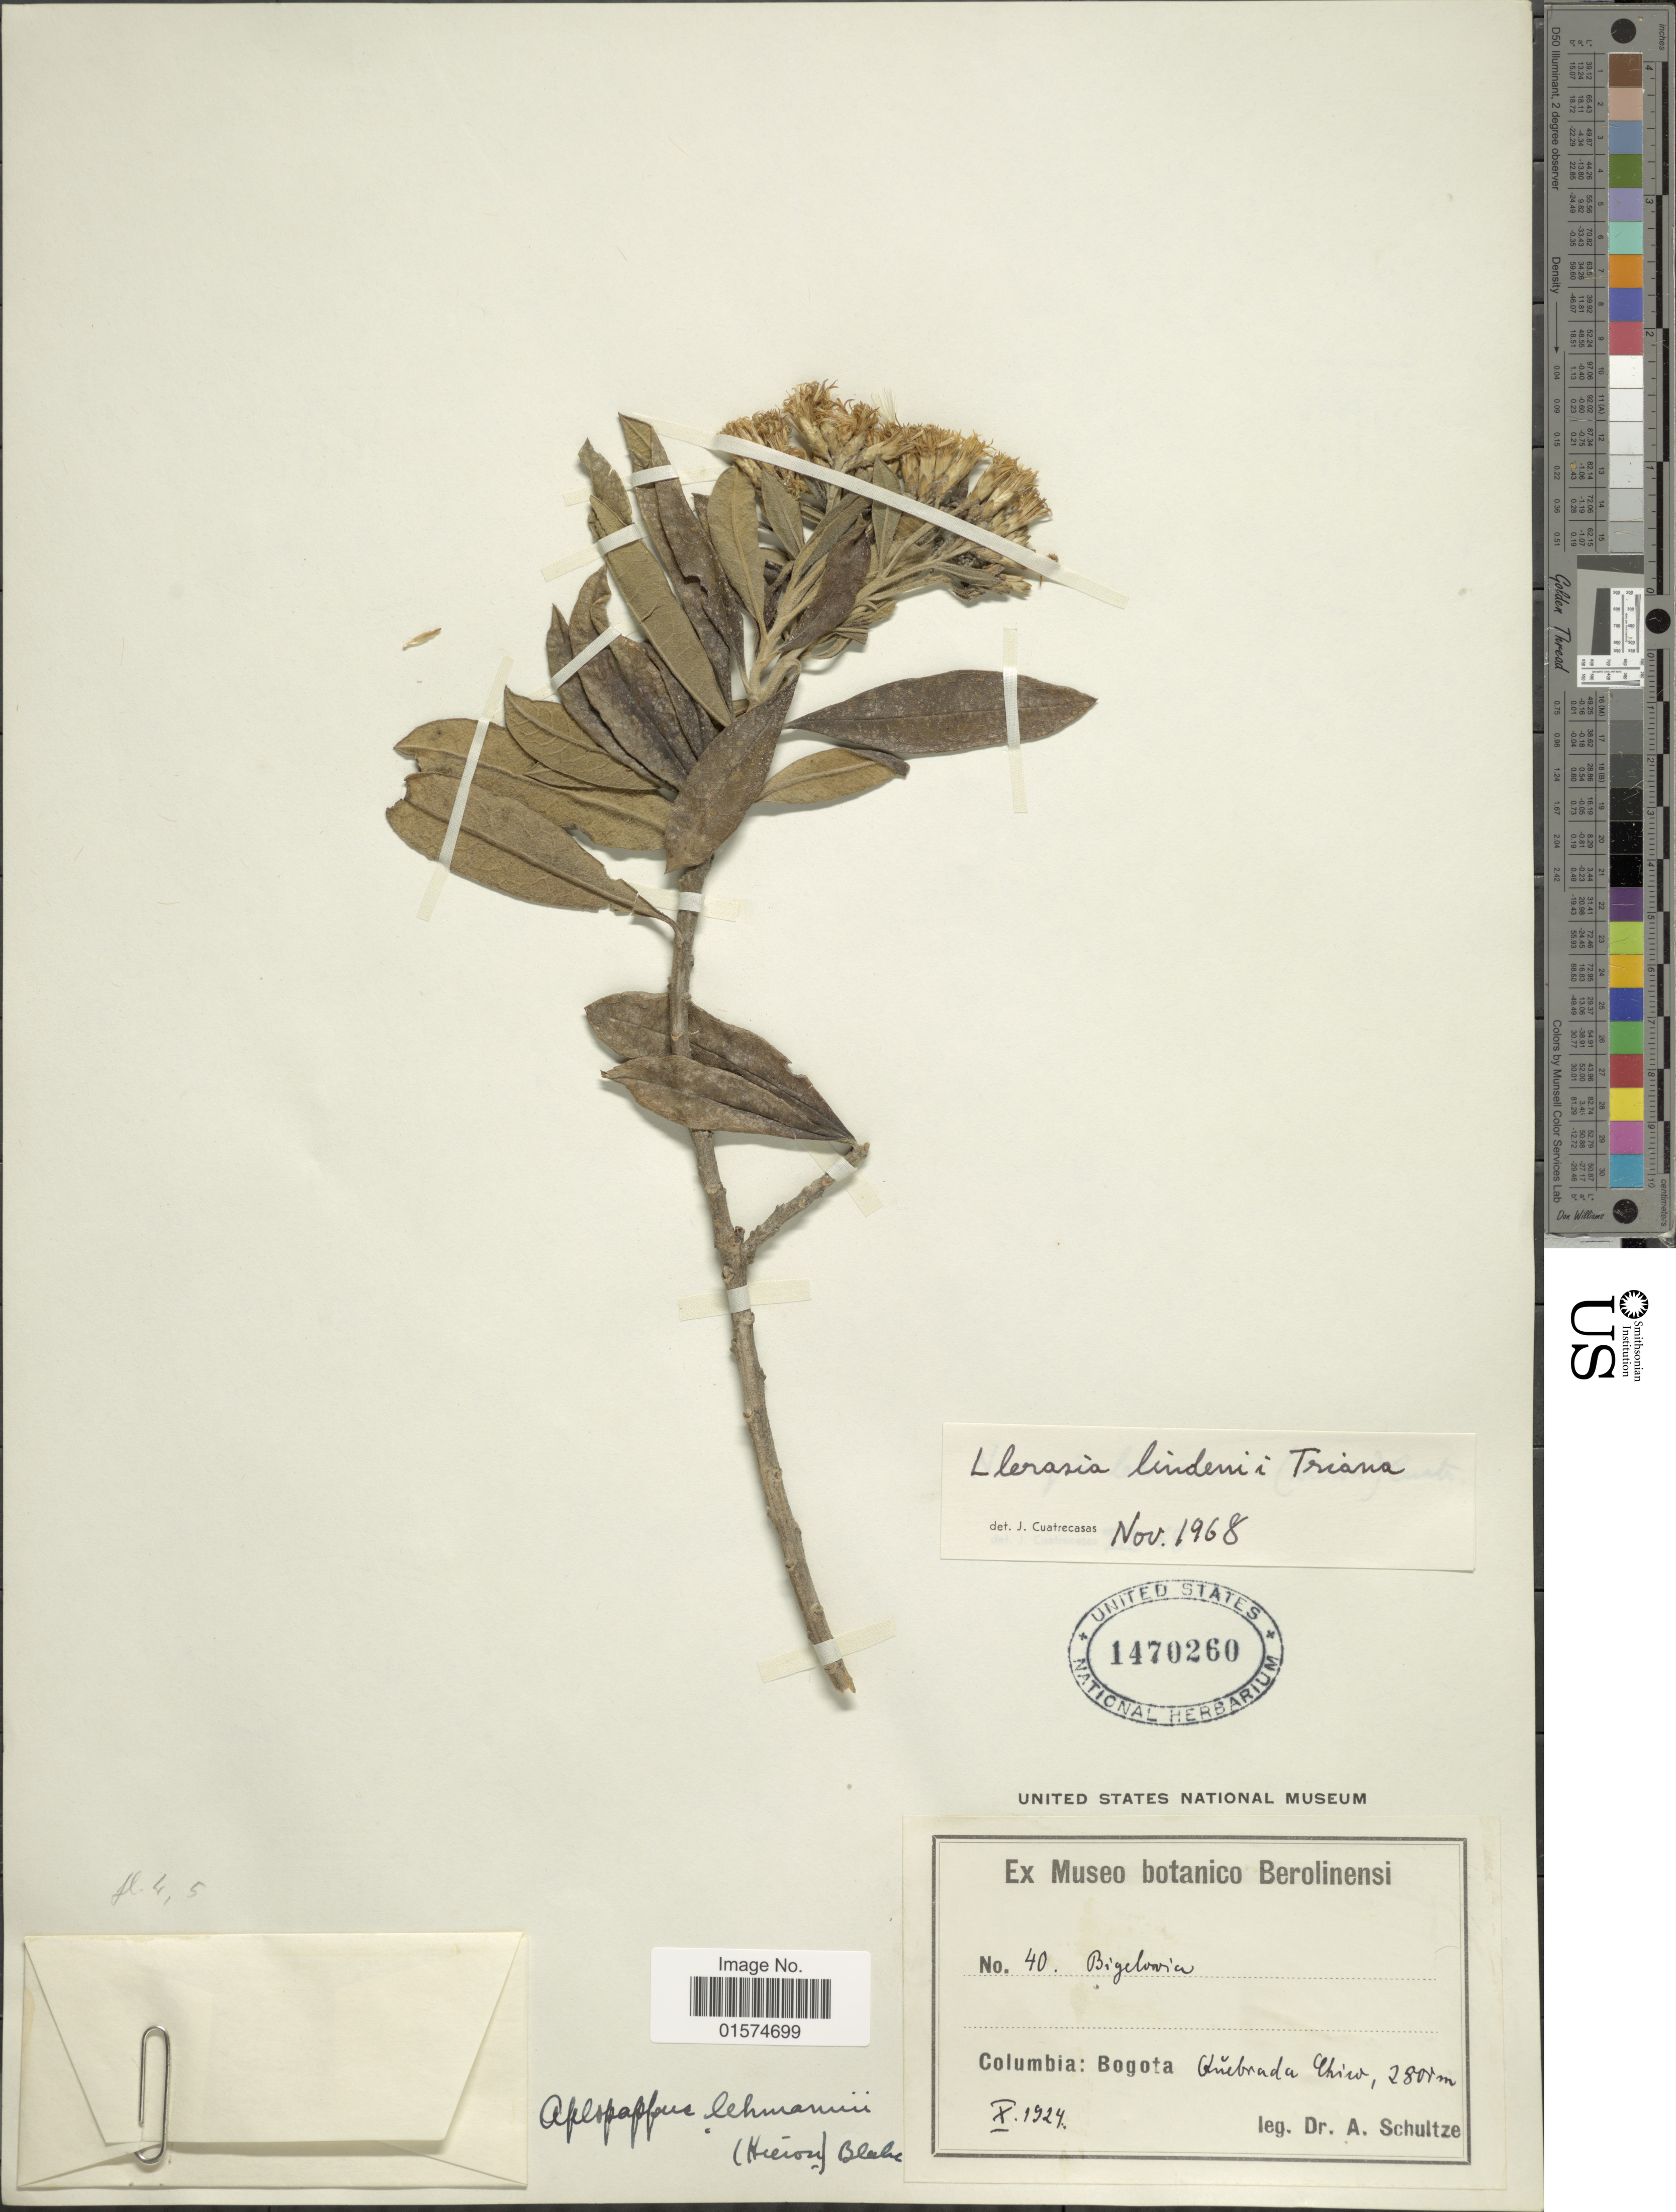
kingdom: Plantae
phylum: Tracheophyta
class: Magnoliopsida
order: Asterales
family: Asteraceae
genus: Llerasia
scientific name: Llerasia lindenii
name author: Triana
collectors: A. Schultze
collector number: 40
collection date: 1924-10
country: Colombia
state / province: Bogota D.C.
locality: Quebrada Chico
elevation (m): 2800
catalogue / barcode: US 1470260